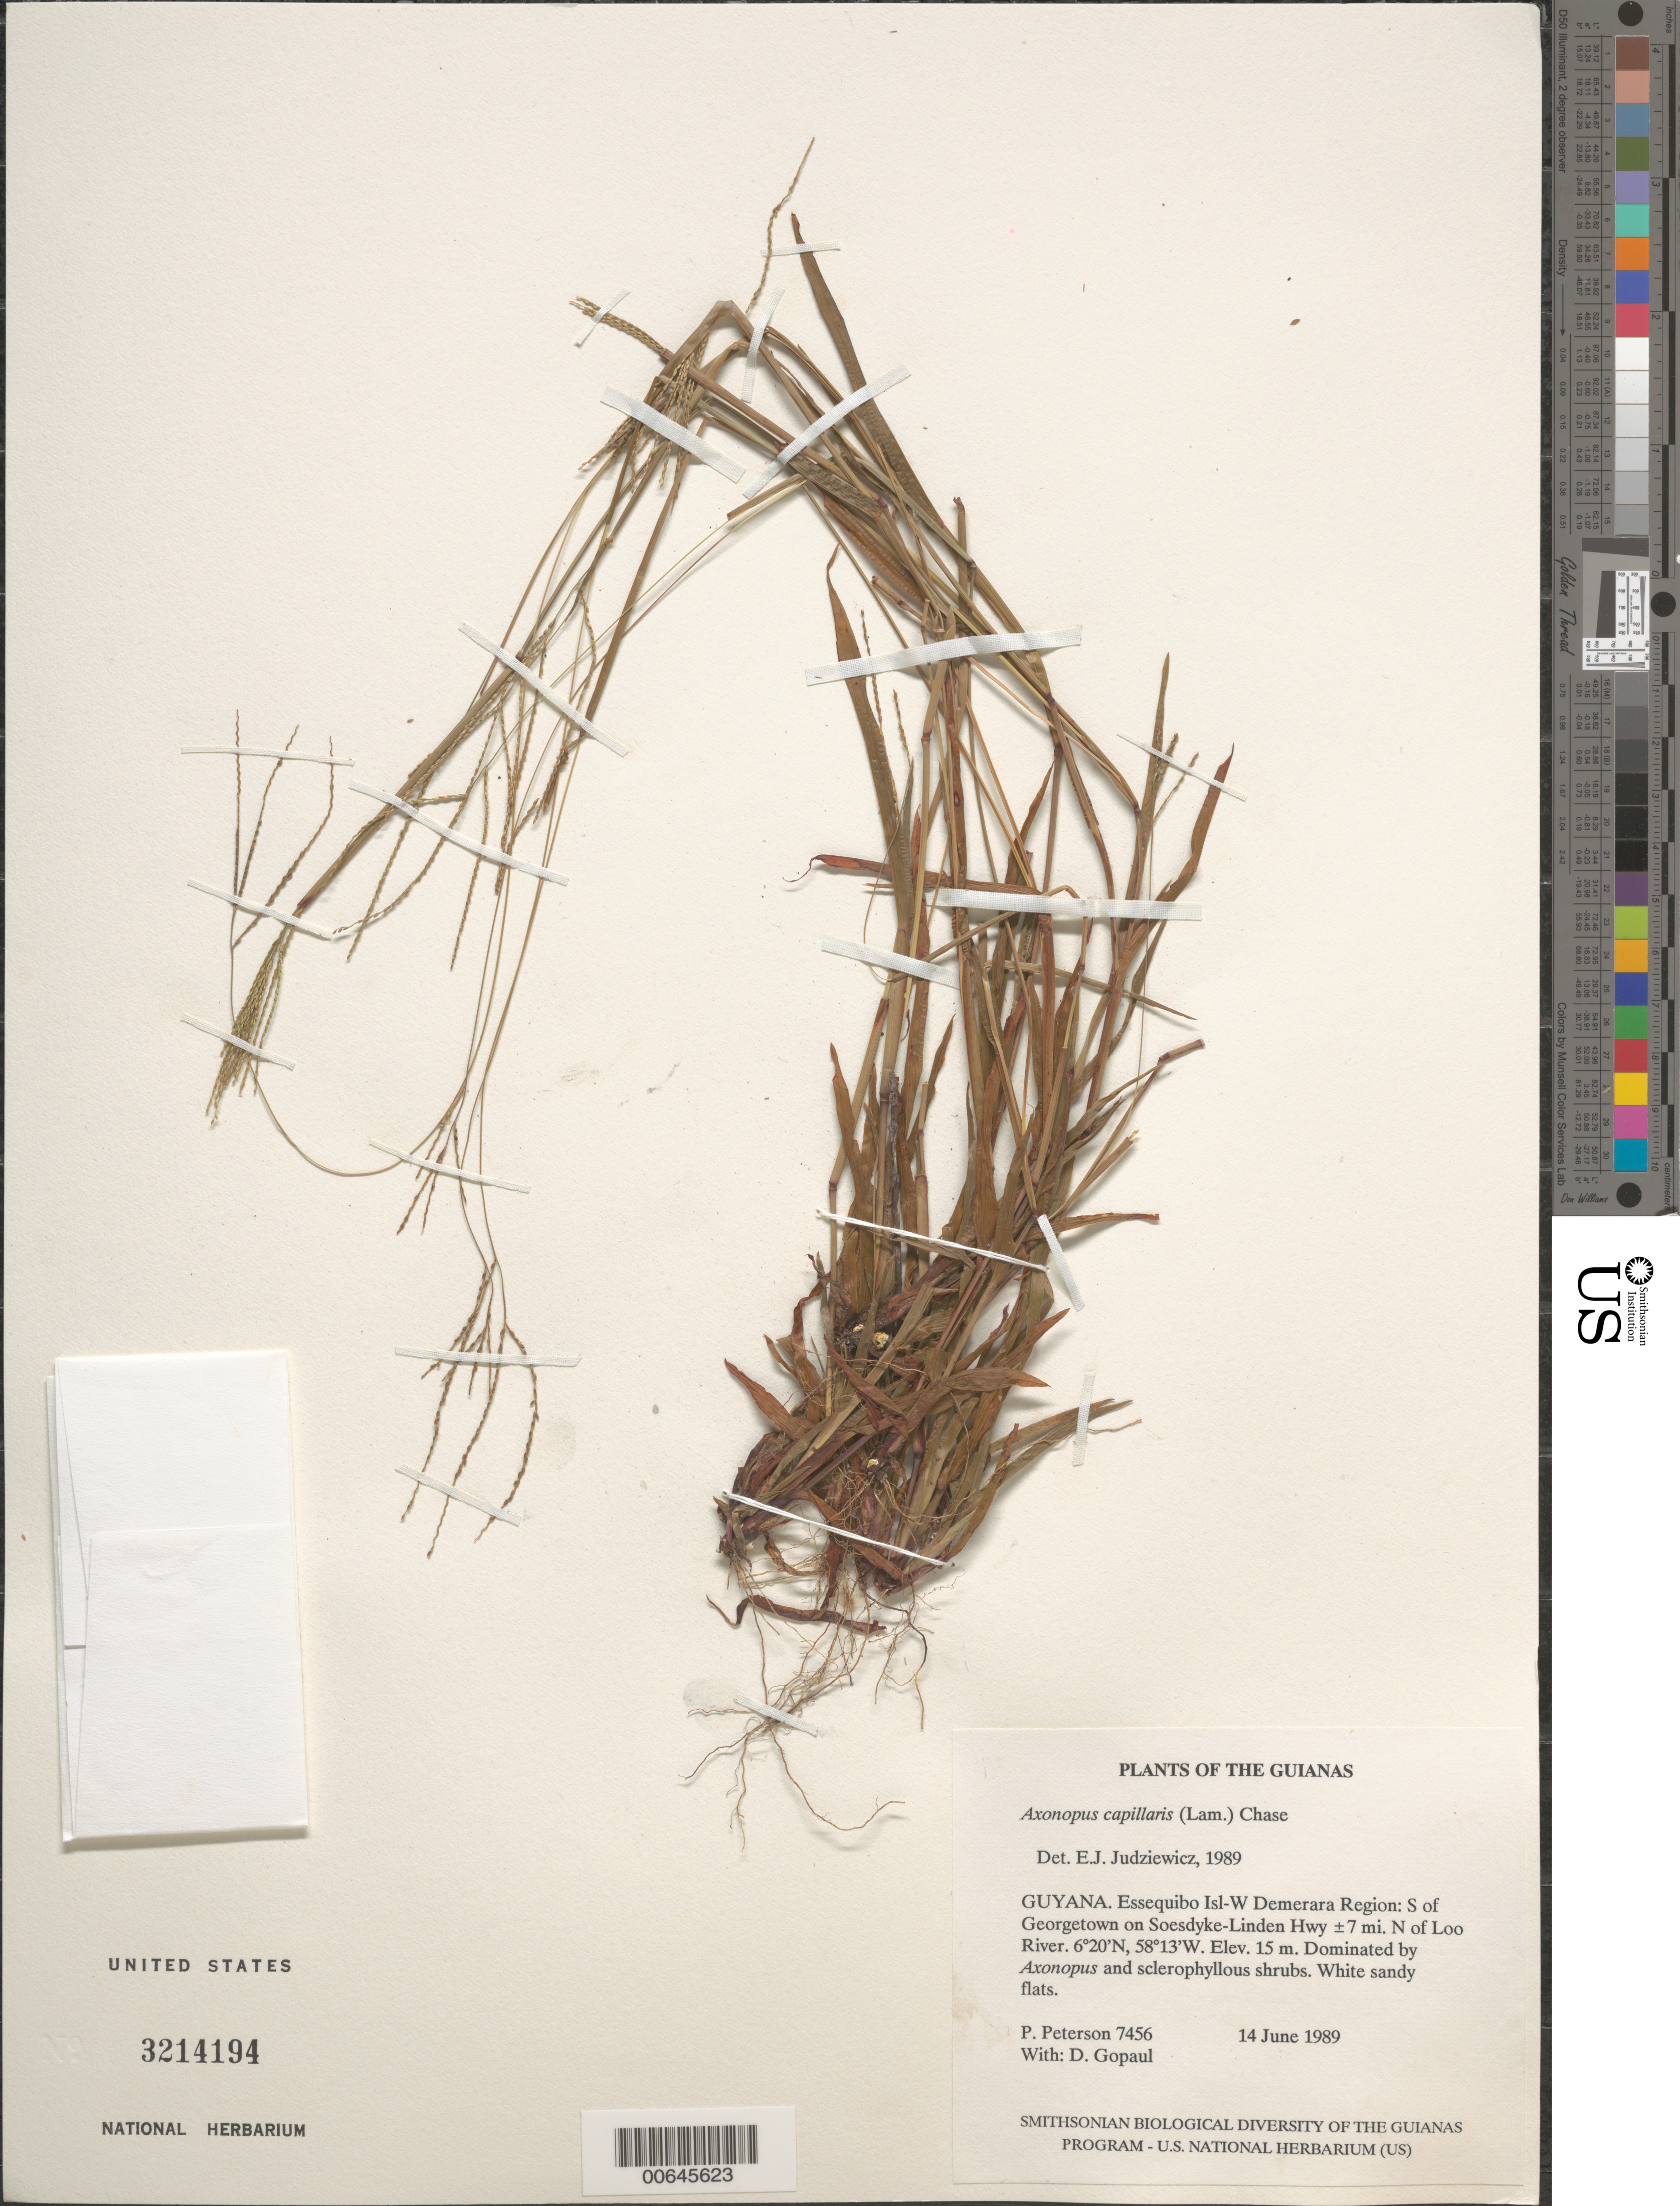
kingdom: Plantae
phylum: Tracheophyta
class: Liliopsida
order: Poales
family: Poaceae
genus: Axonopus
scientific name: Axonopus capillaris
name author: (Lam.) Chase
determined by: Judziewicz, E. J.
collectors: P. M. Peterson & D. Gopaul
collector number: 7456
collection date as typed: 14 June 1989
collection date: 1989-06-14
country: Guyana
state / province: Essequibo Isl-W. Demerara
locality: S of Georgetown on Soesdyke-Linden Hwy ±7 mi. N of Loo River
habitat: Dominated by Axonopus and sclerophyllous shrubs. White sandy flats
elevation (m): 15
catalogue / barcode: US 3214194